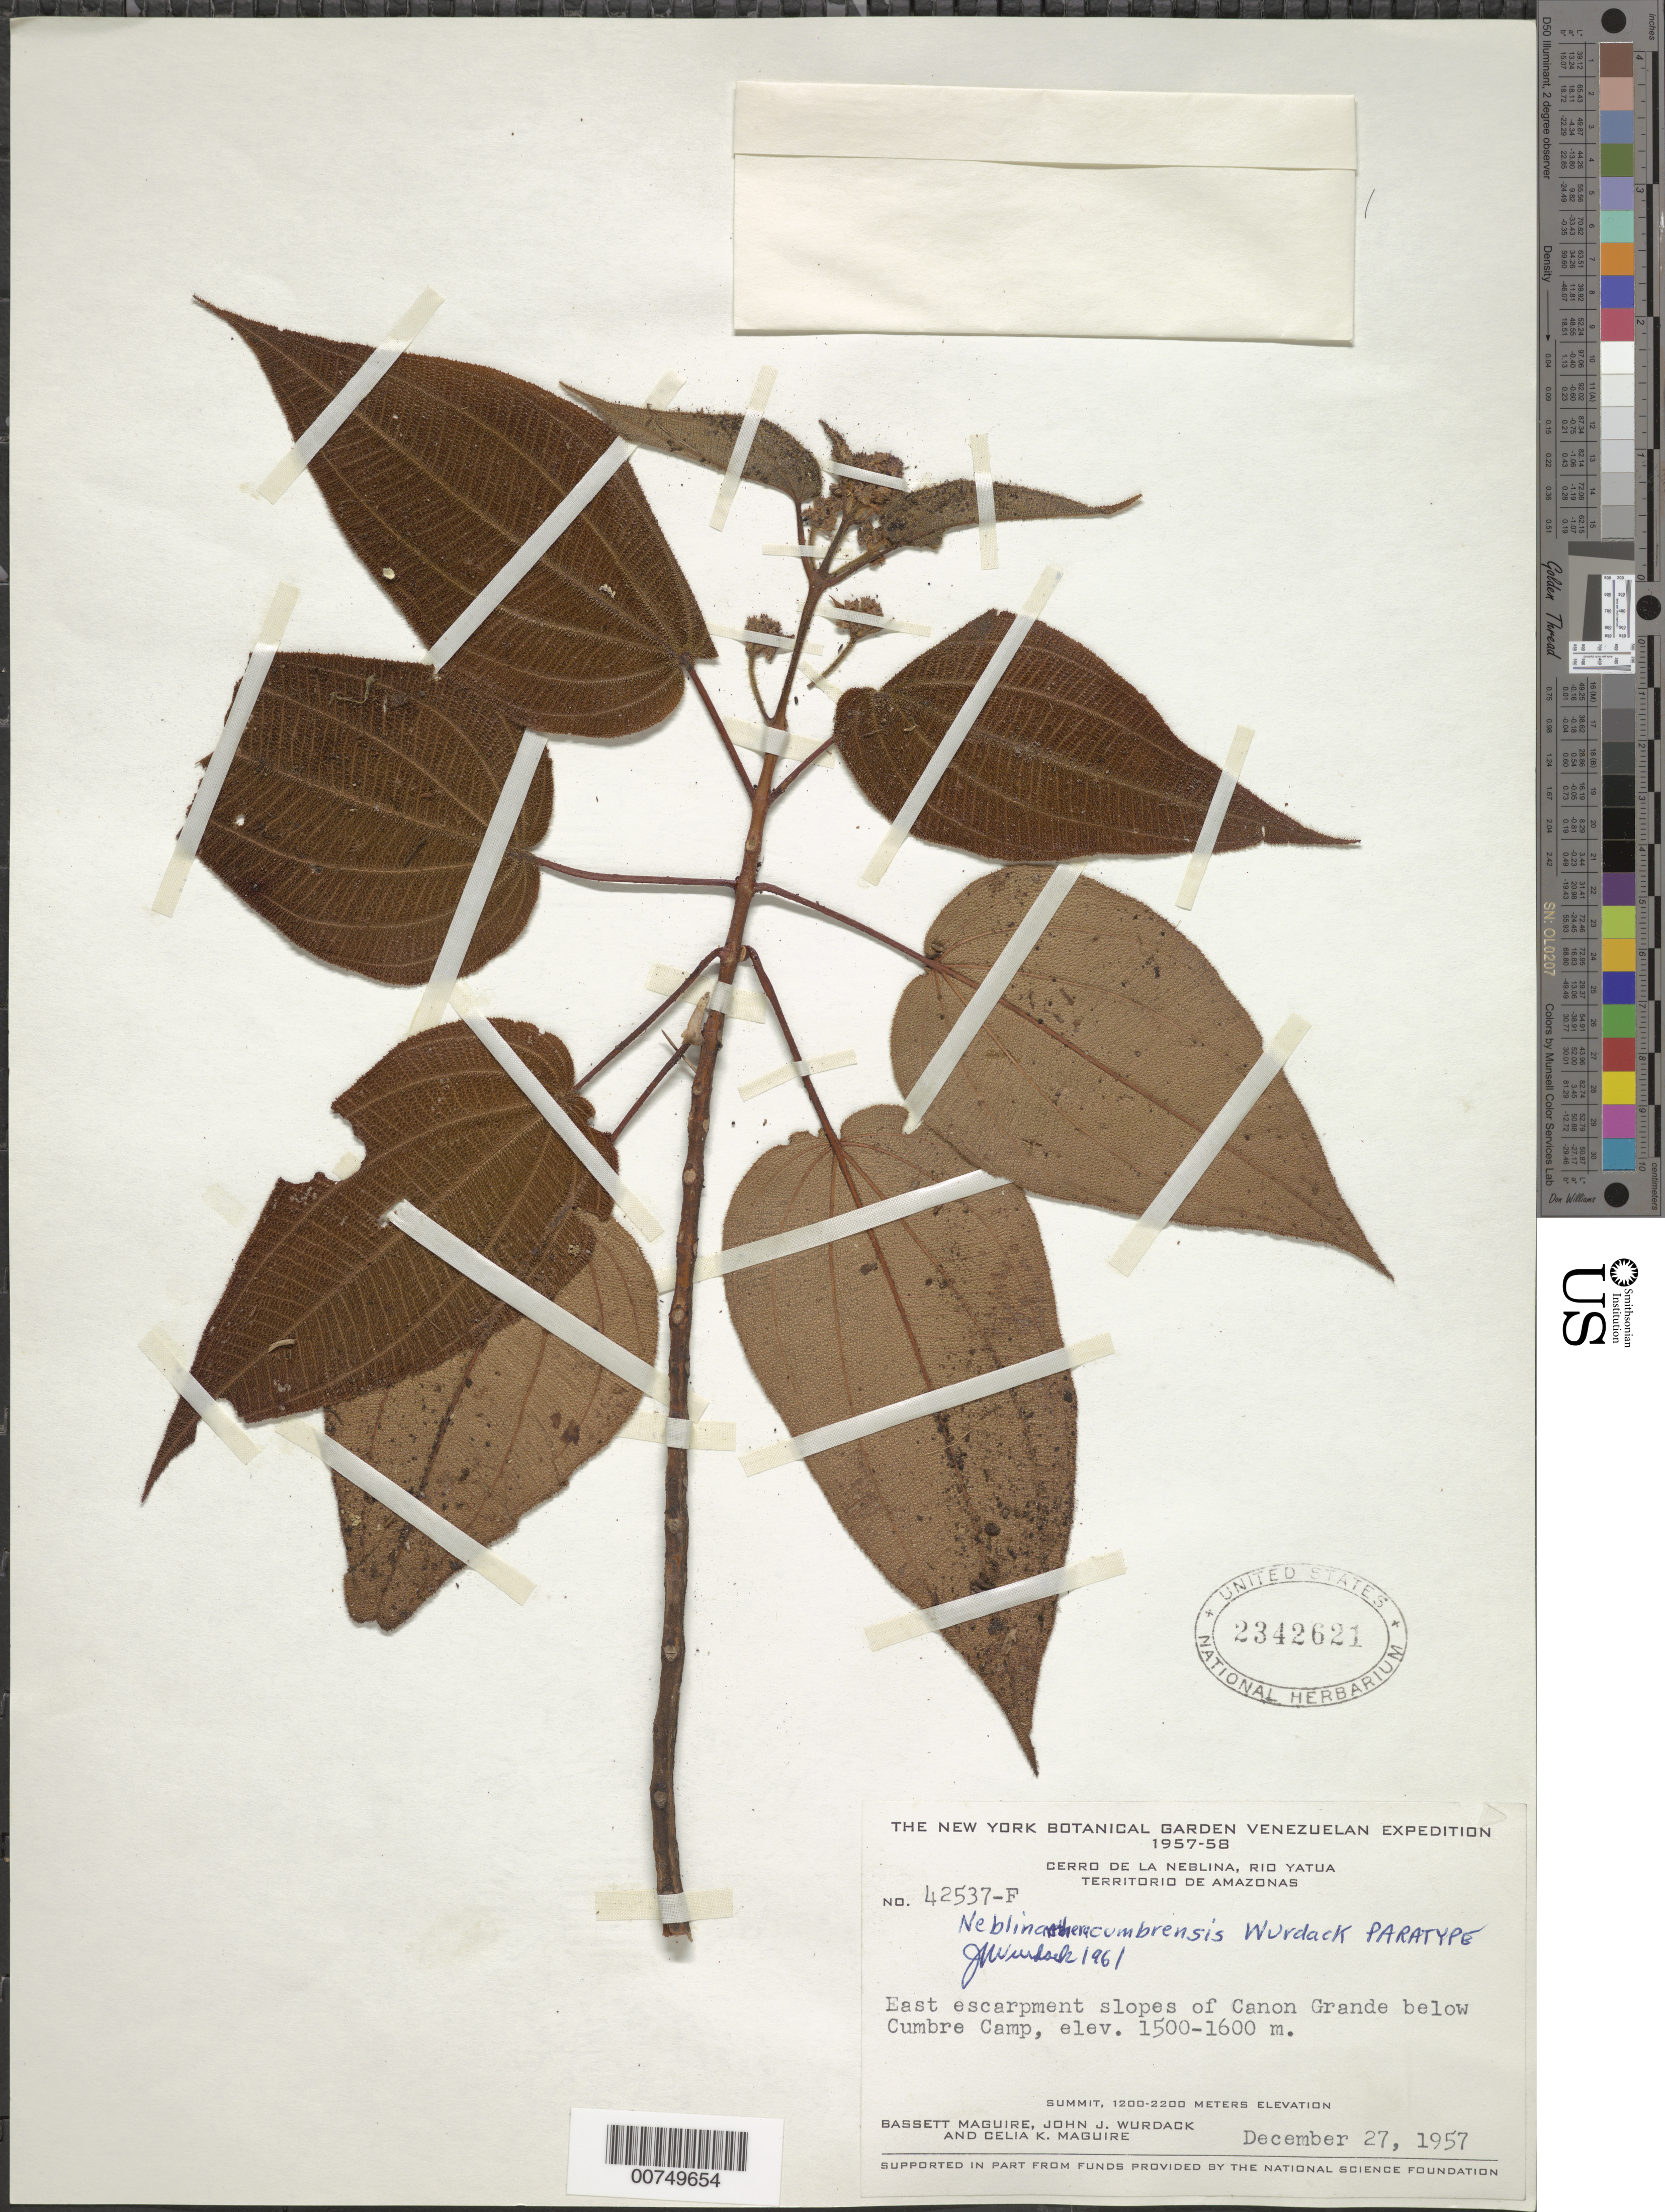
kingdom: Plantae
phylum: Tracheophyta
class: Magnoliopsida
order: Myrtales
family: Melastomataceae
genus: Centronia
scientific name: Centronia neblinae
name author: Wurdack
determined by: Wurdack, John J., (US), US (UNITED STATES)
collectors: B. Maguire, J. J. Wurdack & C. K. Maguire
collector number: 42537 F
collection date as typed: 27-Dec-57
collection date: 1957-12-27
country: Venezuela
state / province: Amazonas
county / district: Río Negro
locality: Cerro de la Neblina, Cañon Grande, below Cumbre Camp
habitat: East escarpment slopes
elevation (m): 1500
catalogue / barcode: US 2342621